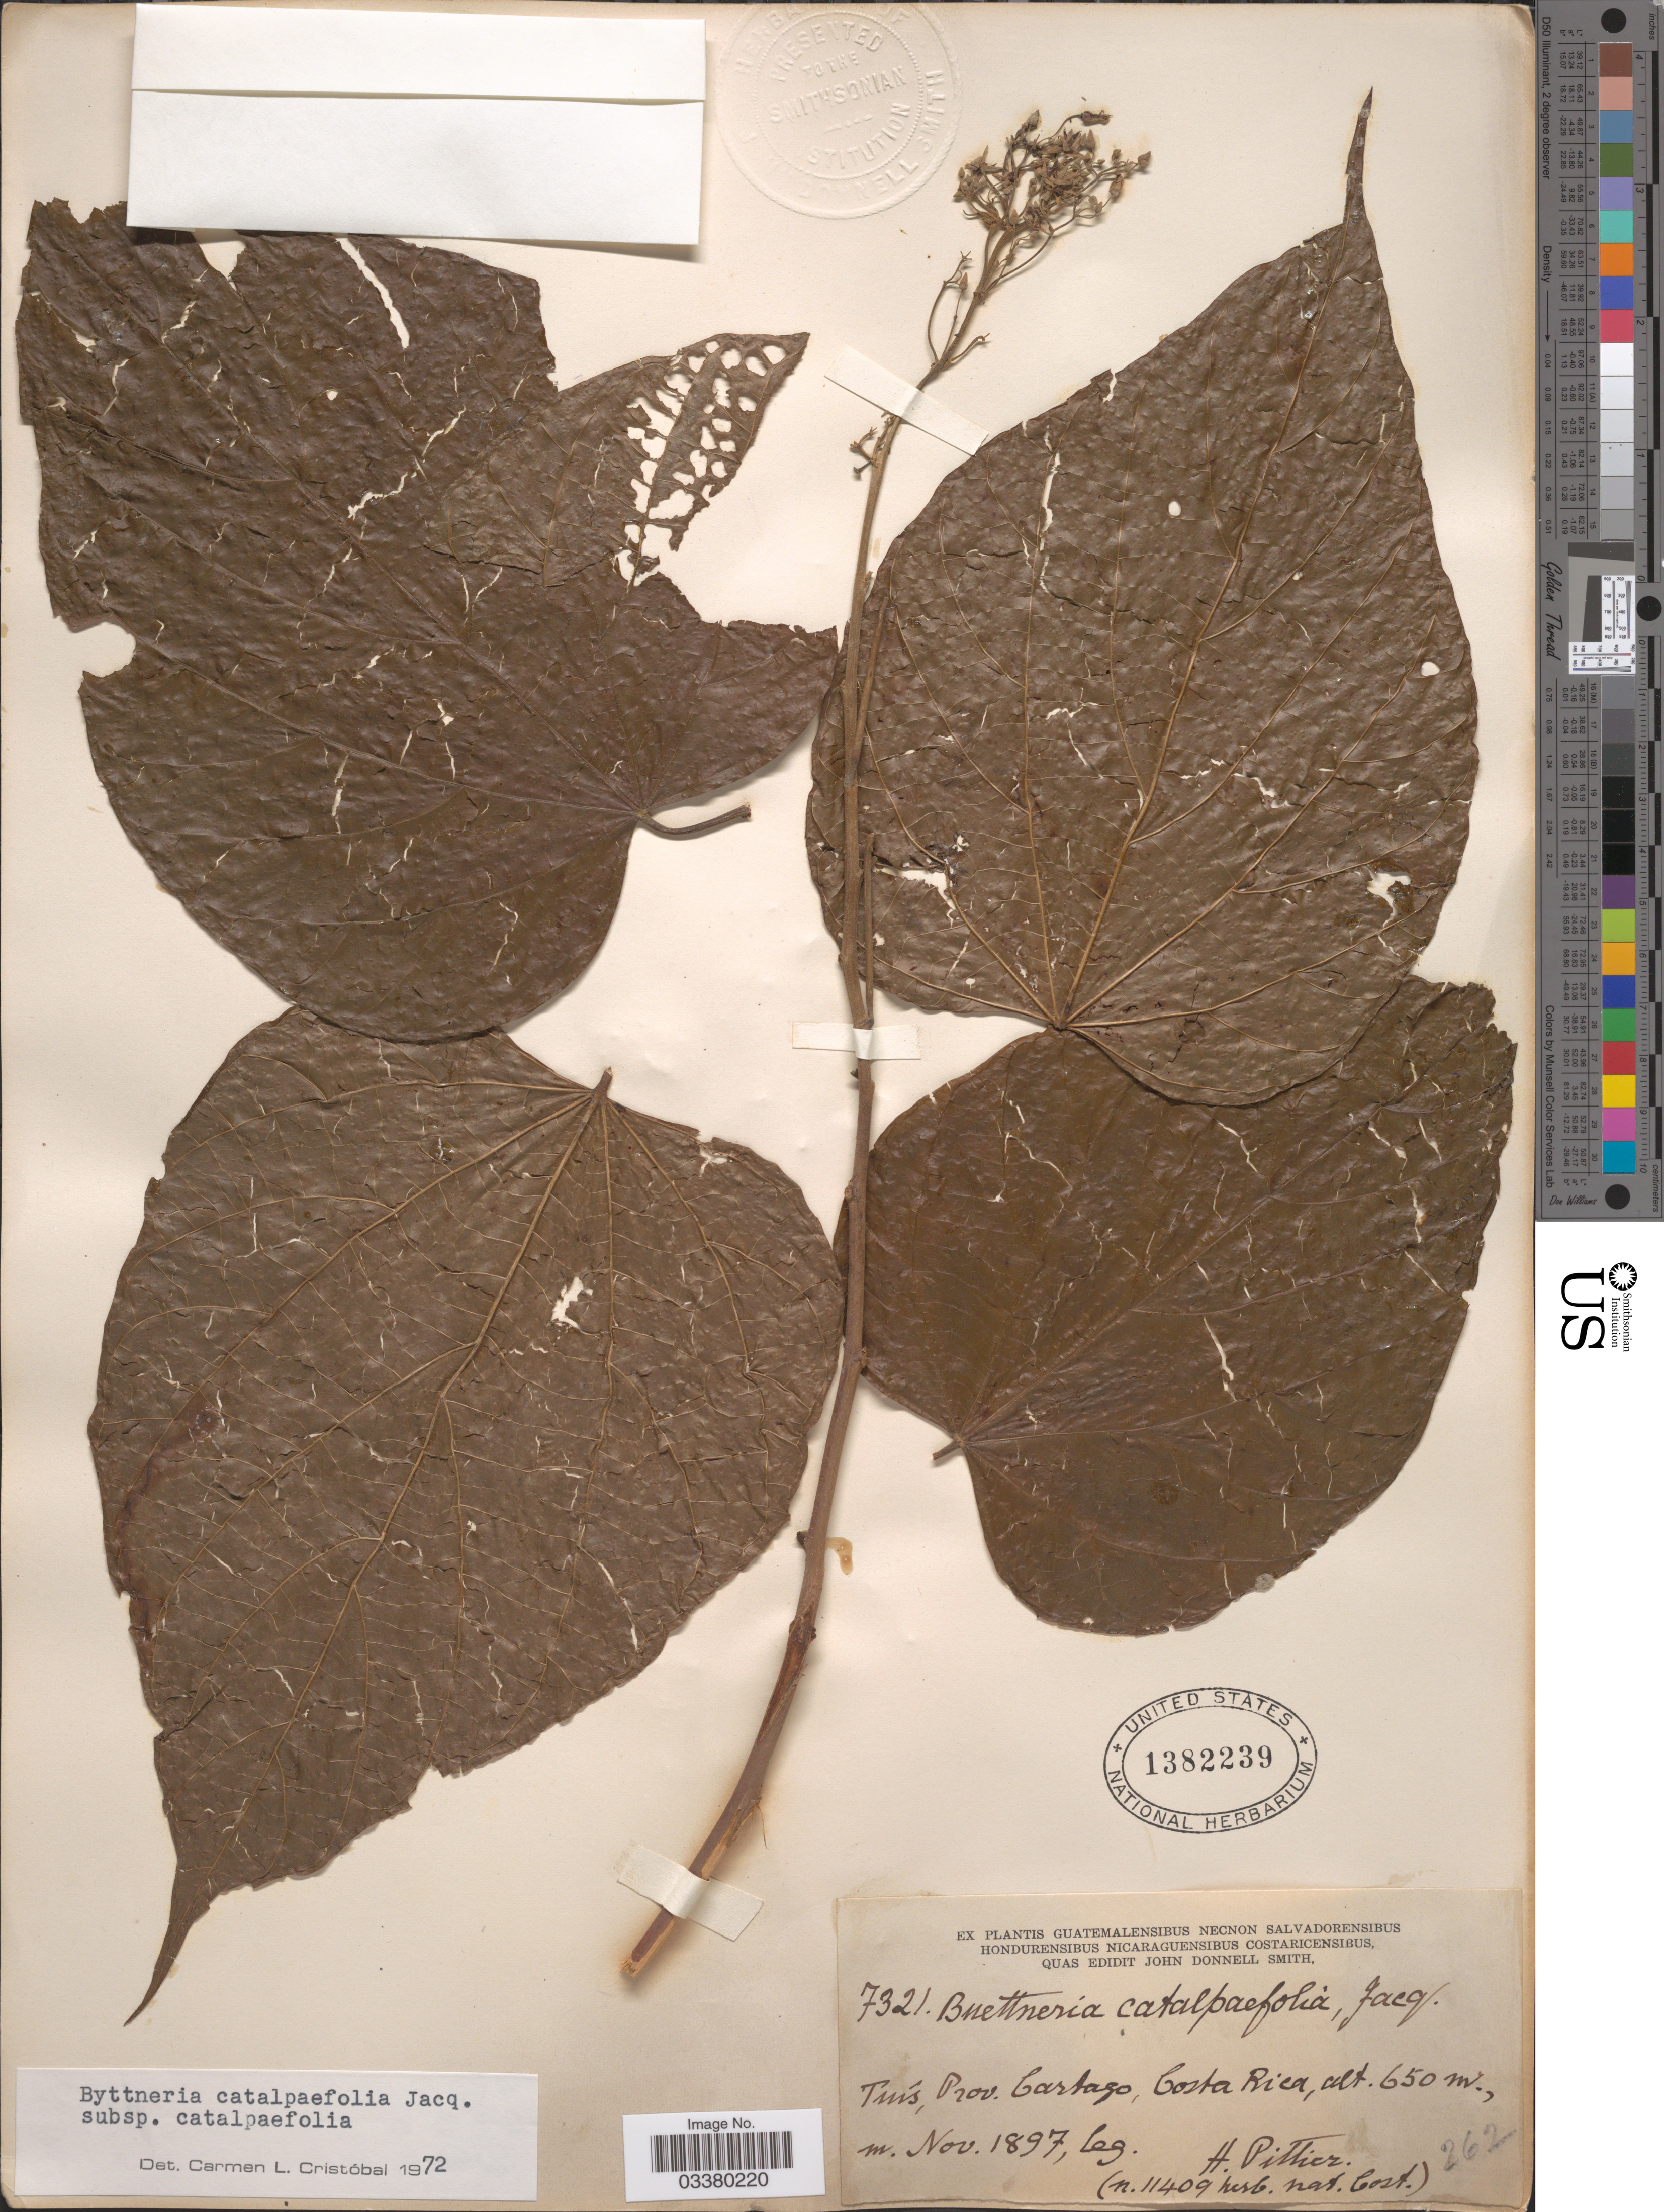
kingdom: Plantae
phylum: Tracheophyta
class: Magnoliopsida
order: Malvales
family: Malvaceae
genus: Byttneria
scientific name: Byttneria catalpifolia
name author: Jacq.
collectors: H. F. Pittier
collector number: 7321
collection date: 1897-11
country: Costa Rica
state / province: Cartago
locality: Tuís.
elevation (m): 650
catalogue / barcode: US 1382239